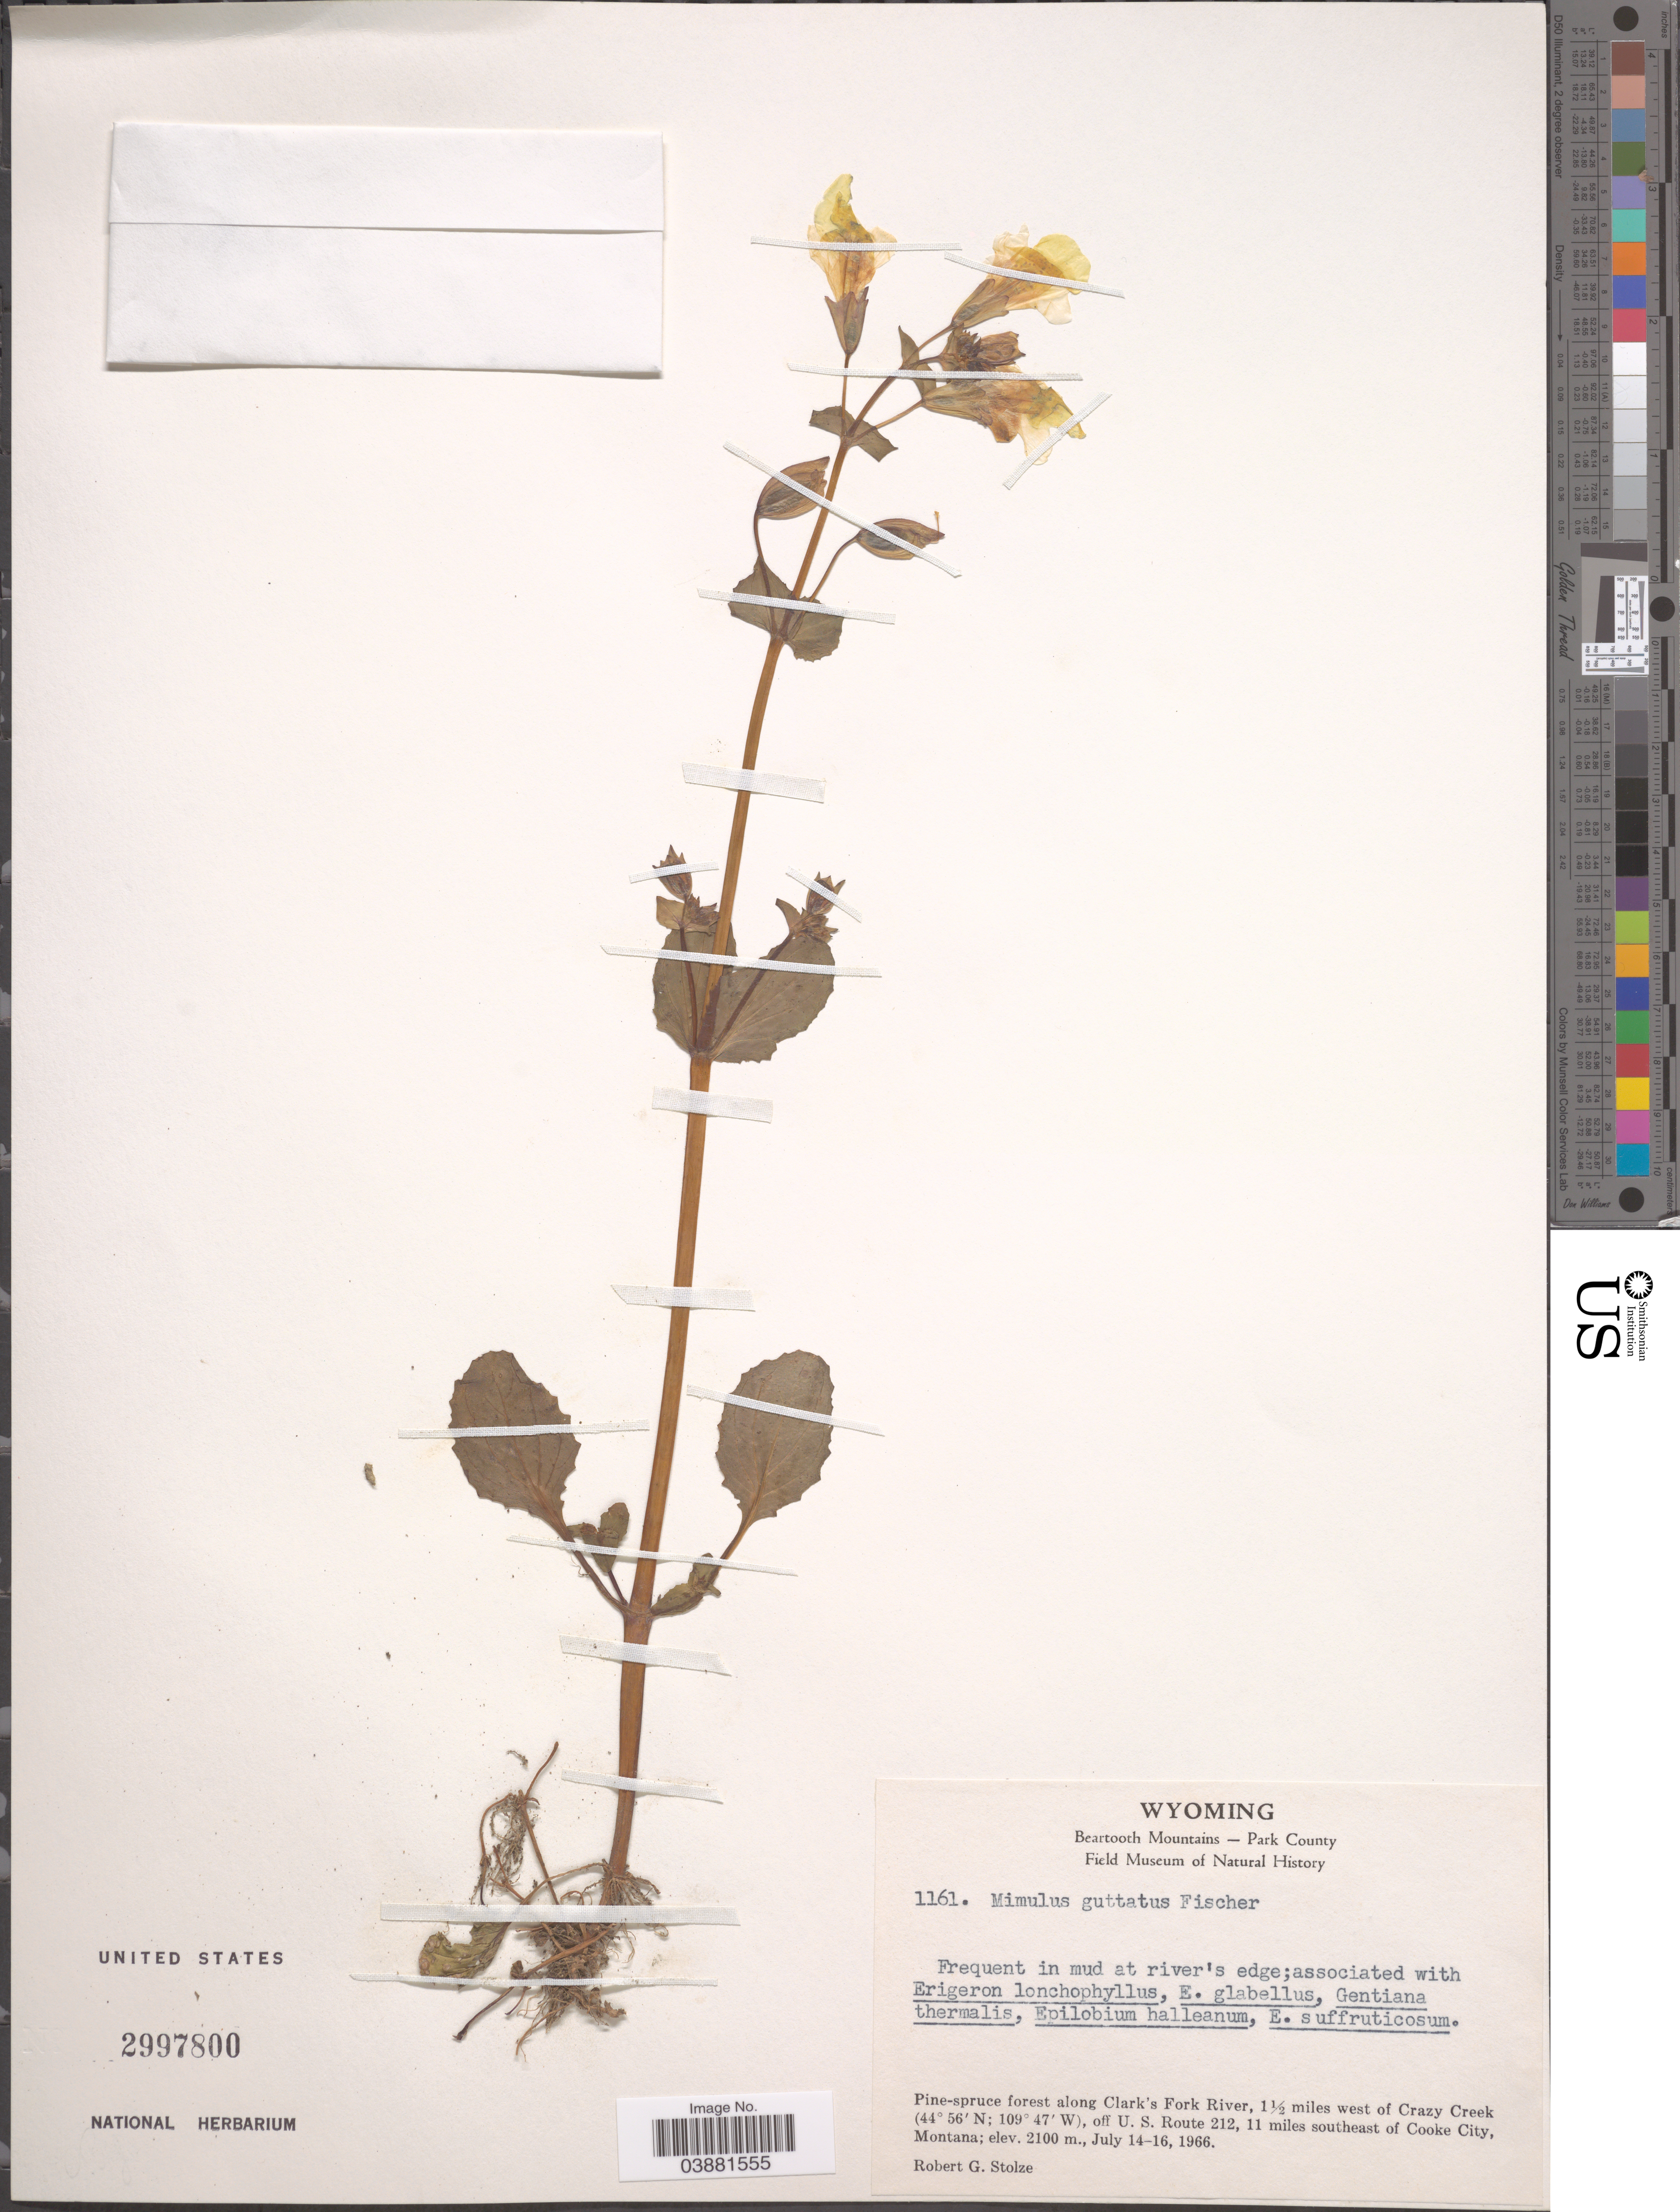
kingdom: Plantae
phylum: Tracheophyta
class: Magnoliopsida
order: Lamiales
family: Phrymaceae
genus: Mimulus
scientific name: Mimulus guttatus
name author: DC.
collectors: R. G. Stolze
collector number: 1161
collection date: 1966-07-14/1966-07-16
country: United States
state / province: Wyoming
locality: Beartooth Mountains - Park County. Pine-spruce forest along Clark's Fork River, 1 ½ miles west of Crazy Creek, off U.S. Route 212, 11 miles southeast of Cooke City, Montana.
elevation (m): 2100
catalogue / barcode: US 2997800